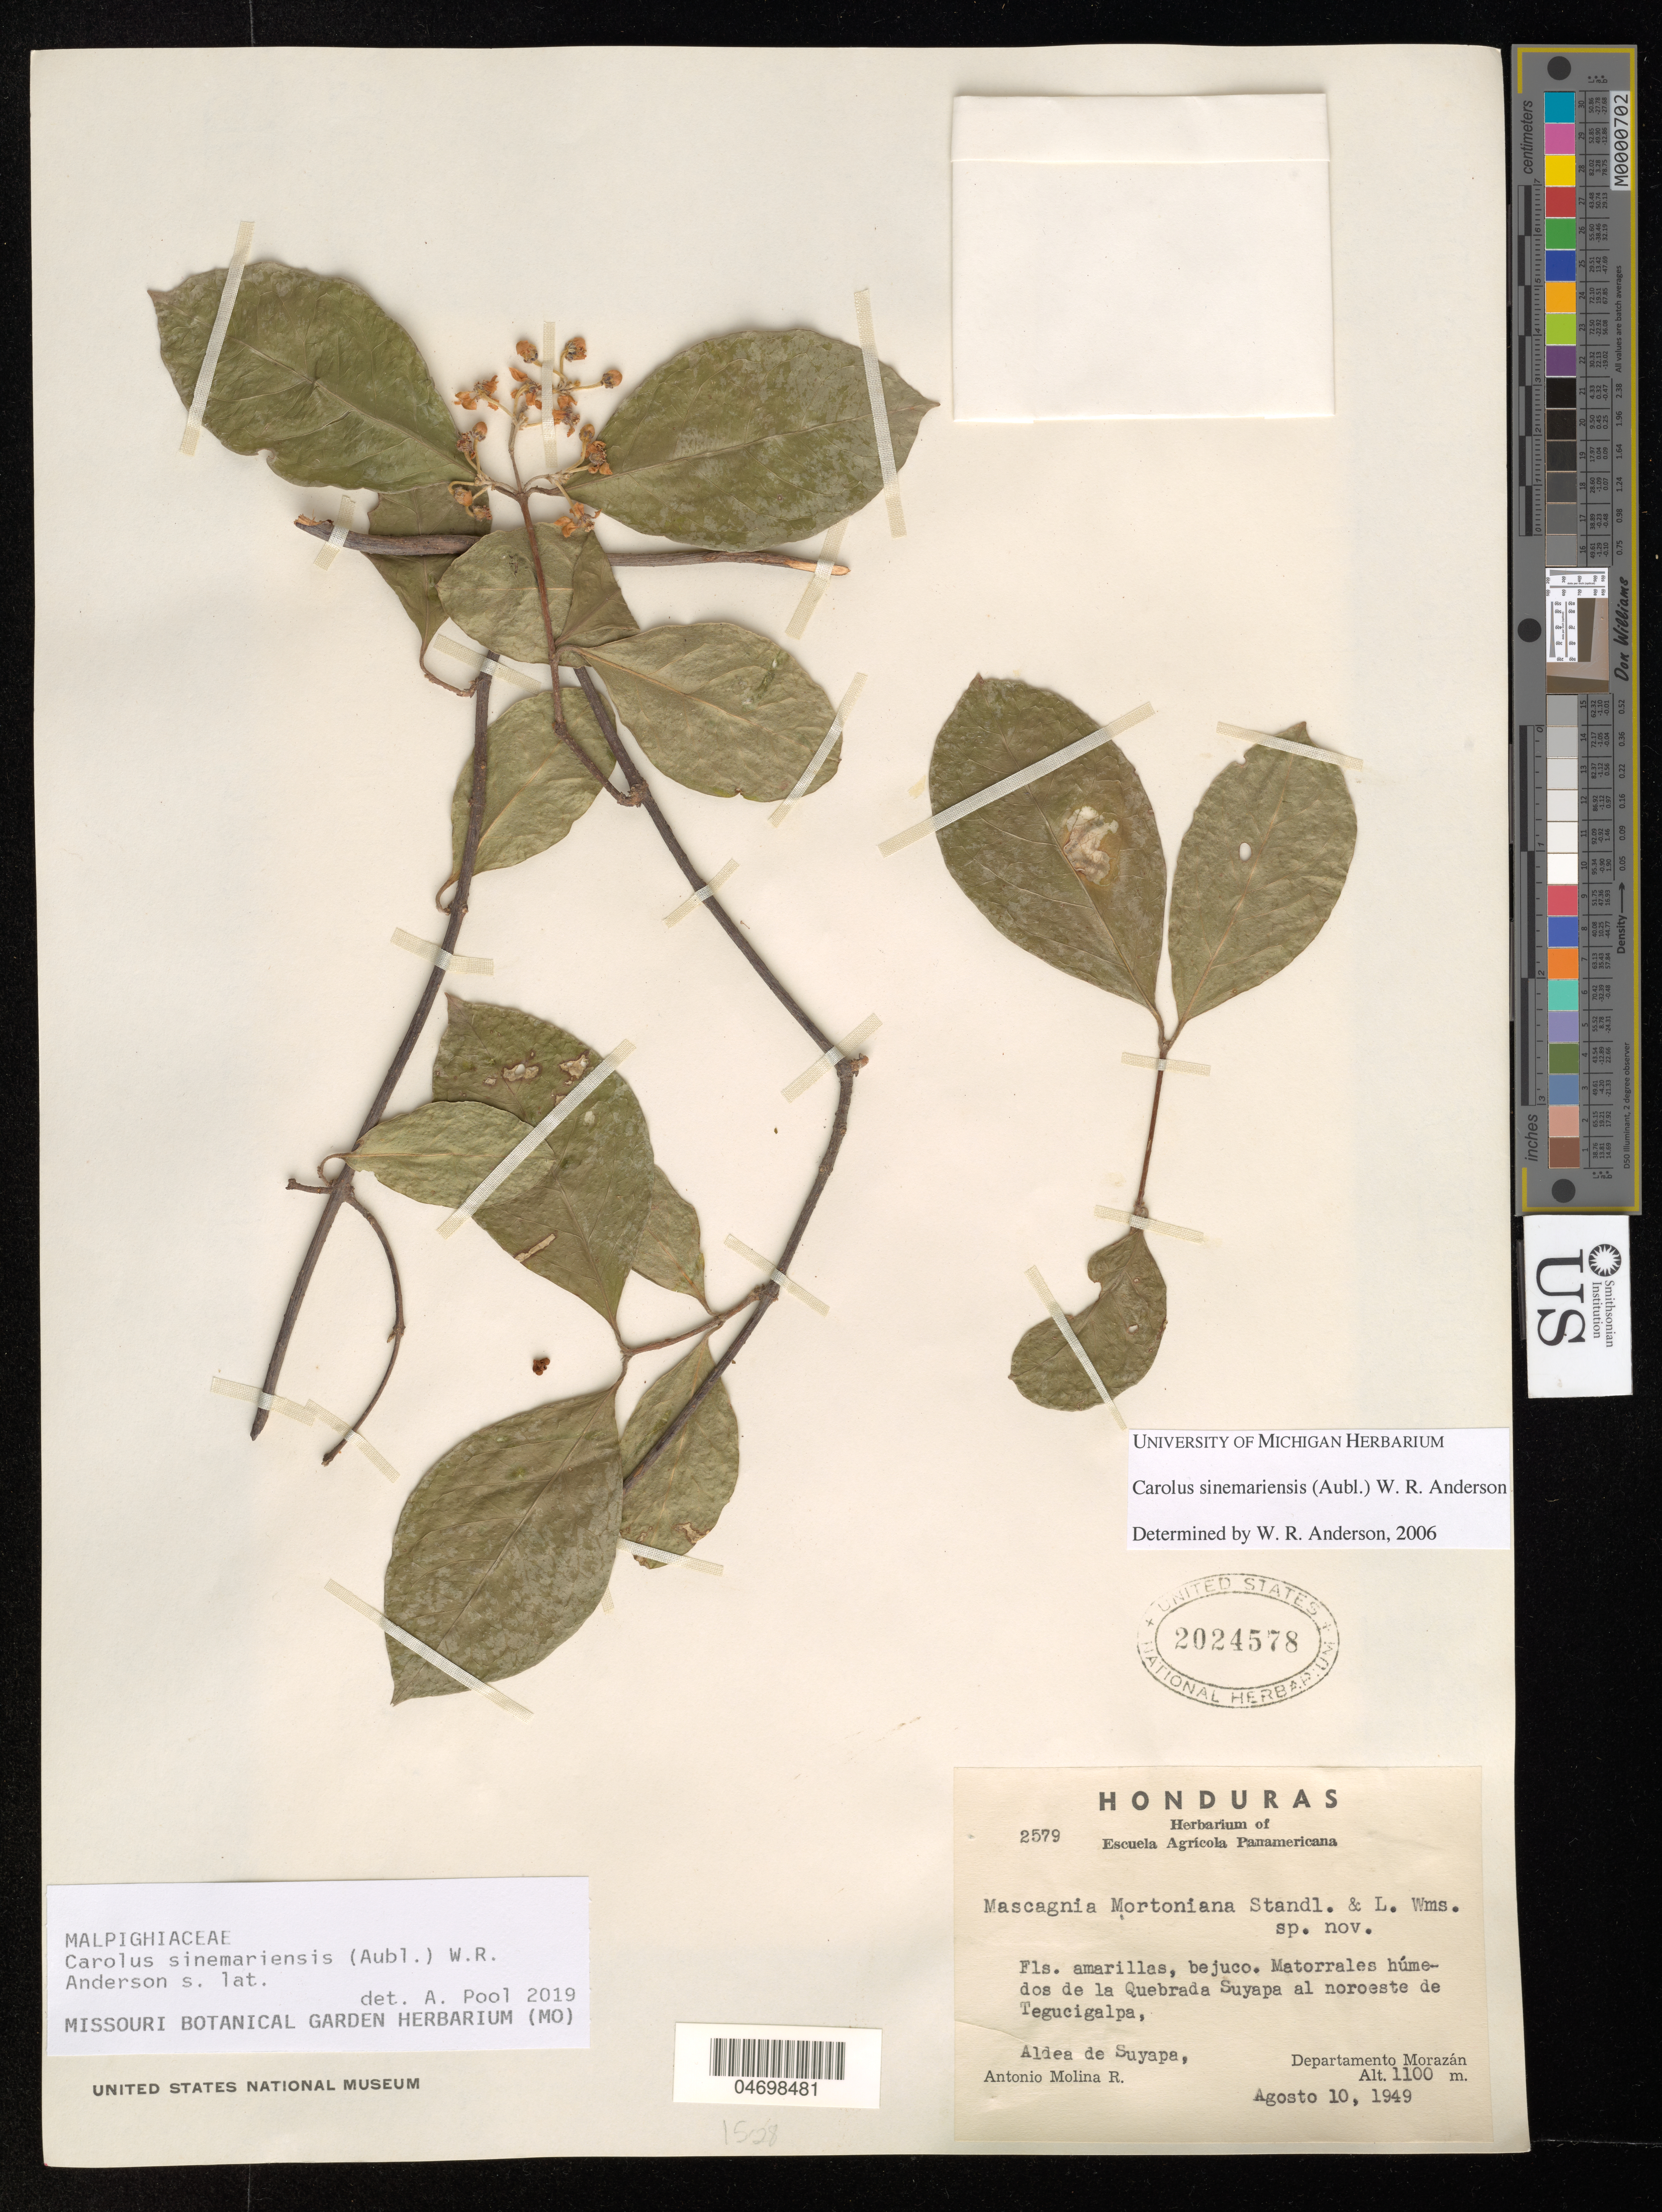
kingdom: Plantae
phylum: Tracheophyta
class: Magnoliopsida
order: Malpighiales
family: Malpighiaceae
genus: Carolus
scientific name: Carolus sinemariensis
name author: (Aubl.) W.R. Anderson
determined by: Pool, A., (MO), Missouri Botanical Garden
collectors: A. Molina R.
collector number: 2579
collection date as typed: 10 Aug 1949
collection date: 1949-08-10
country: Honduras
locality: Dep.Morazan, Matorrales humedos de la Quebrada Suyapa al noroeste de Tegucigalpa.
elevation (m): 1100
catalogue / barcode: US 2024578